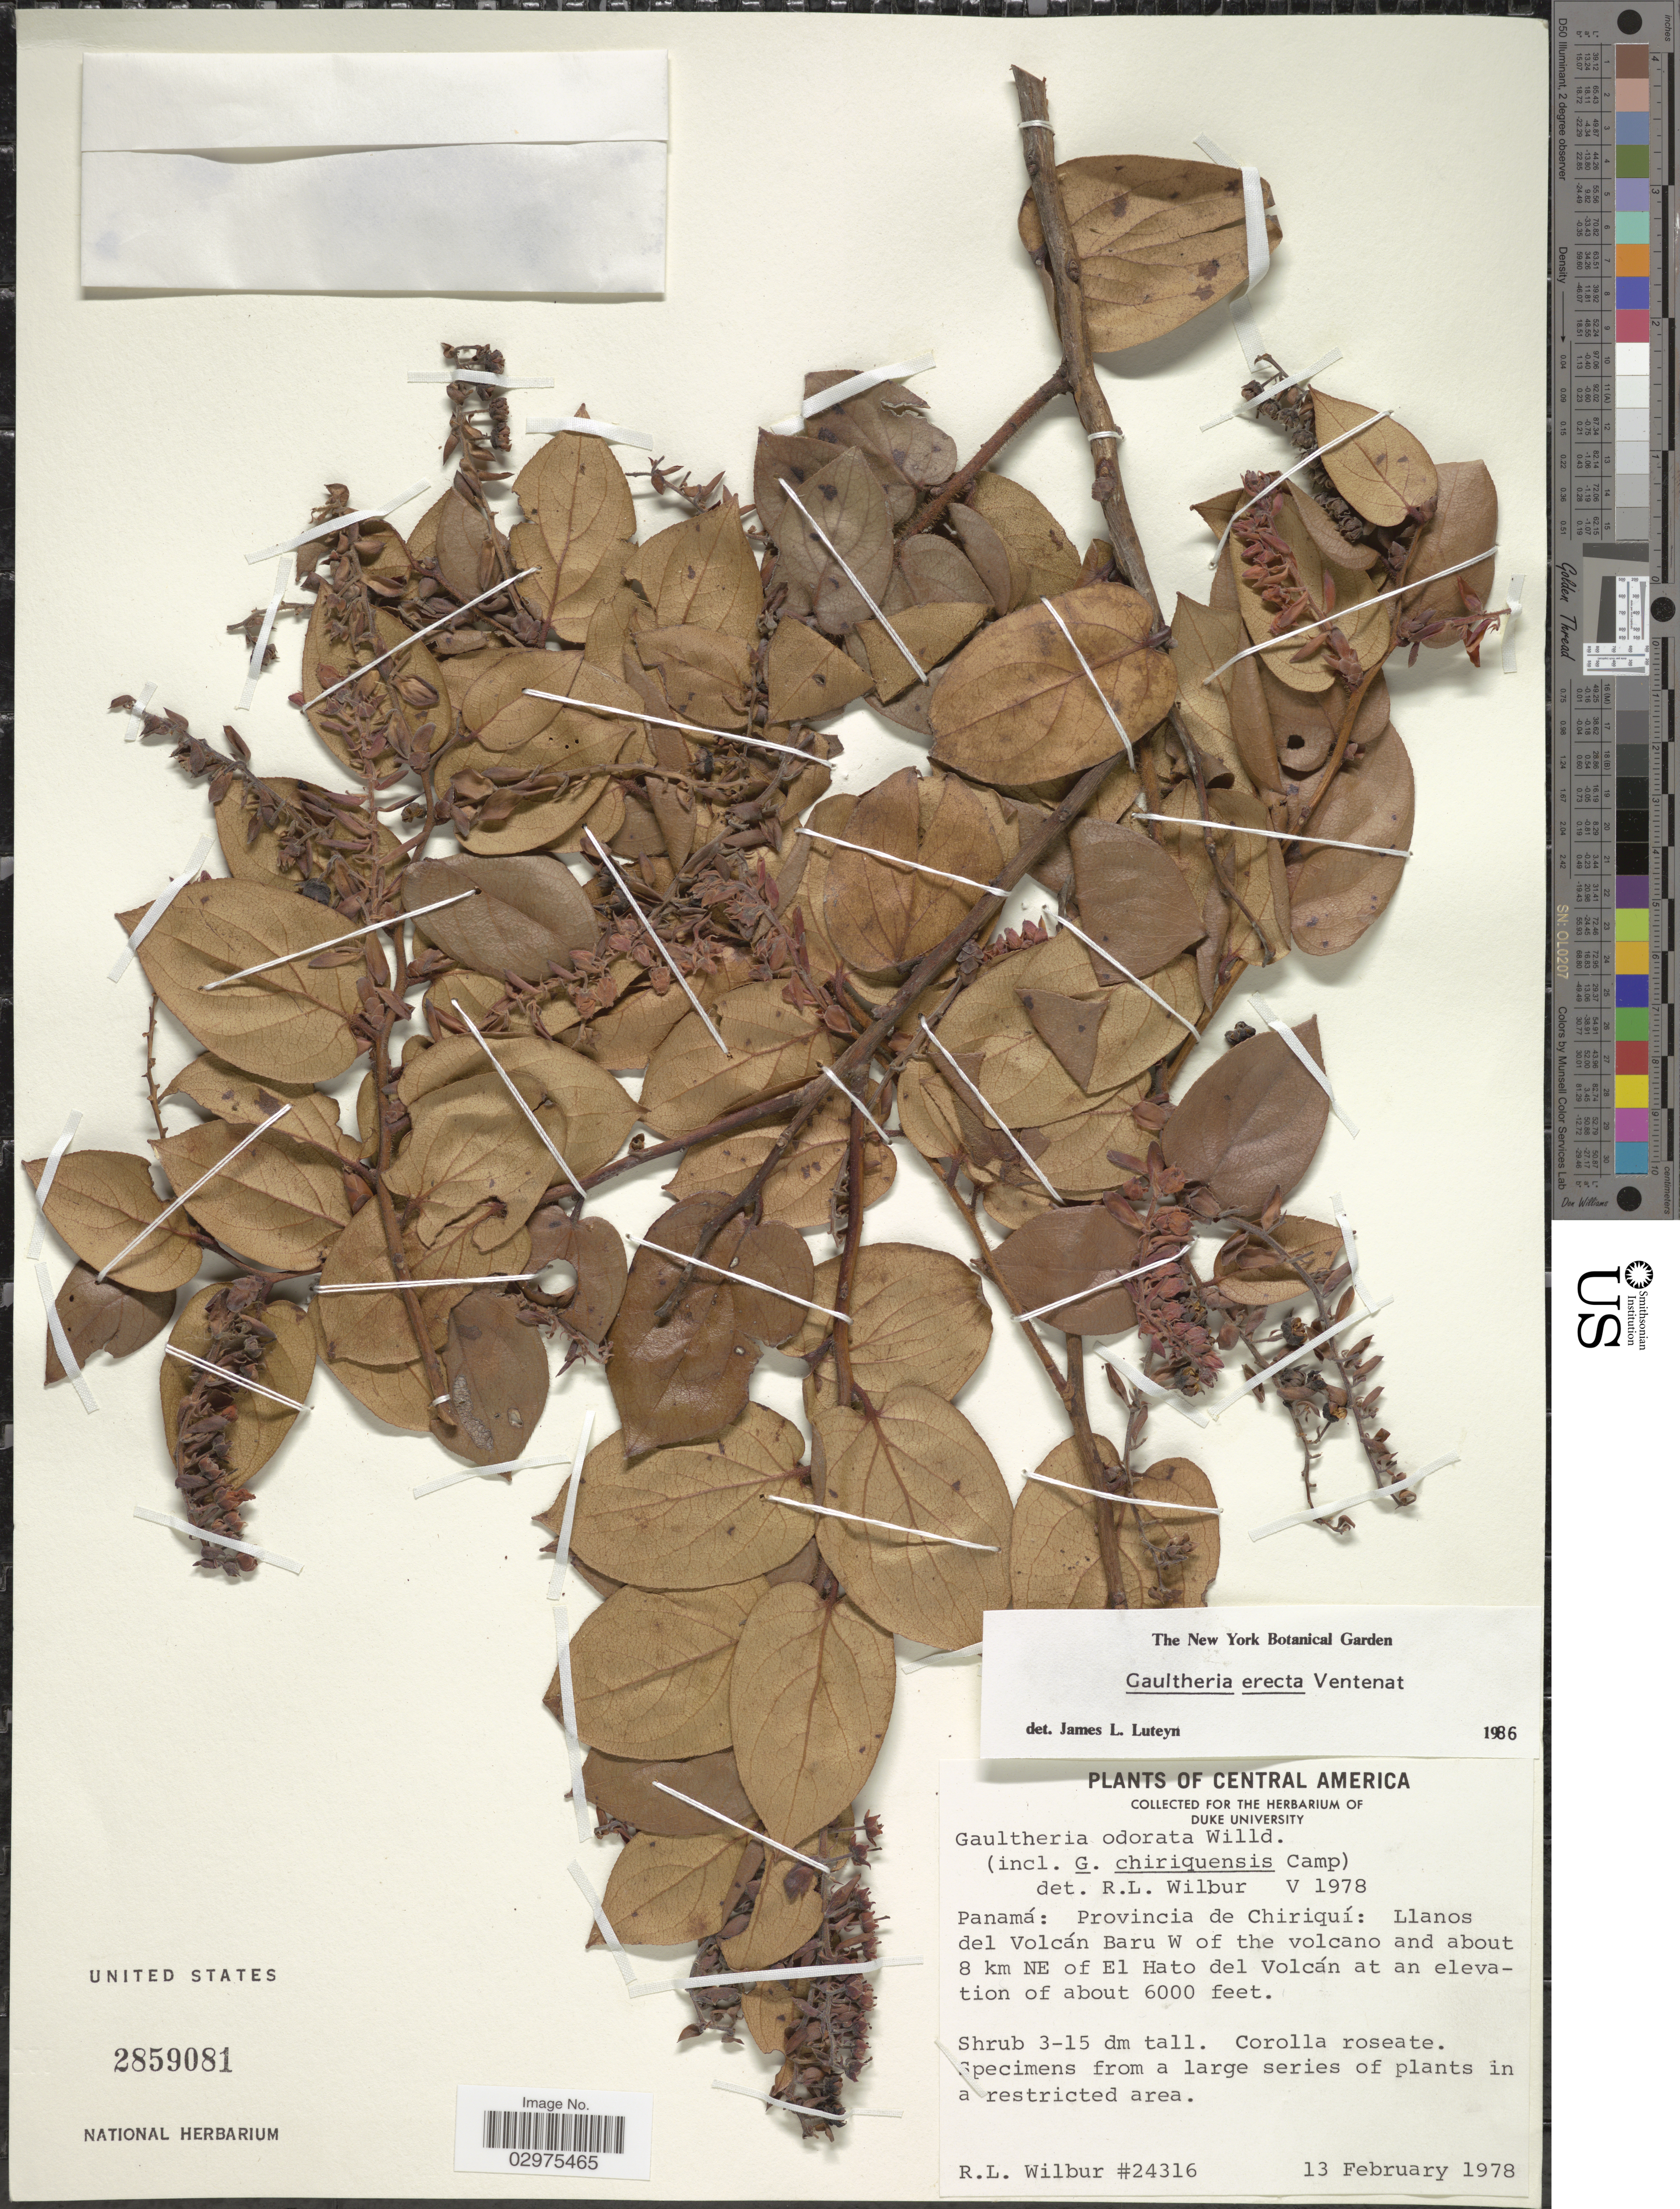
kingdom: Plantae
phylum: Tracheophyta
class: Magnoliopsida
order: Ericales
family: Ericaceae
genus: Gaultheria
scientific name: Gaultheria erecta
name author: Vent.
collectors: R. L. Wilbur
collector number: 24316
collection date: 1978-02-13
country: Panama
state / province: Chiriqui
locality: Llanos del Volcán Baru W of the volcano and about 8 km NE of El Hato del Volcán.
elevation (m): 1829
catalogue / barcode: US 2859081